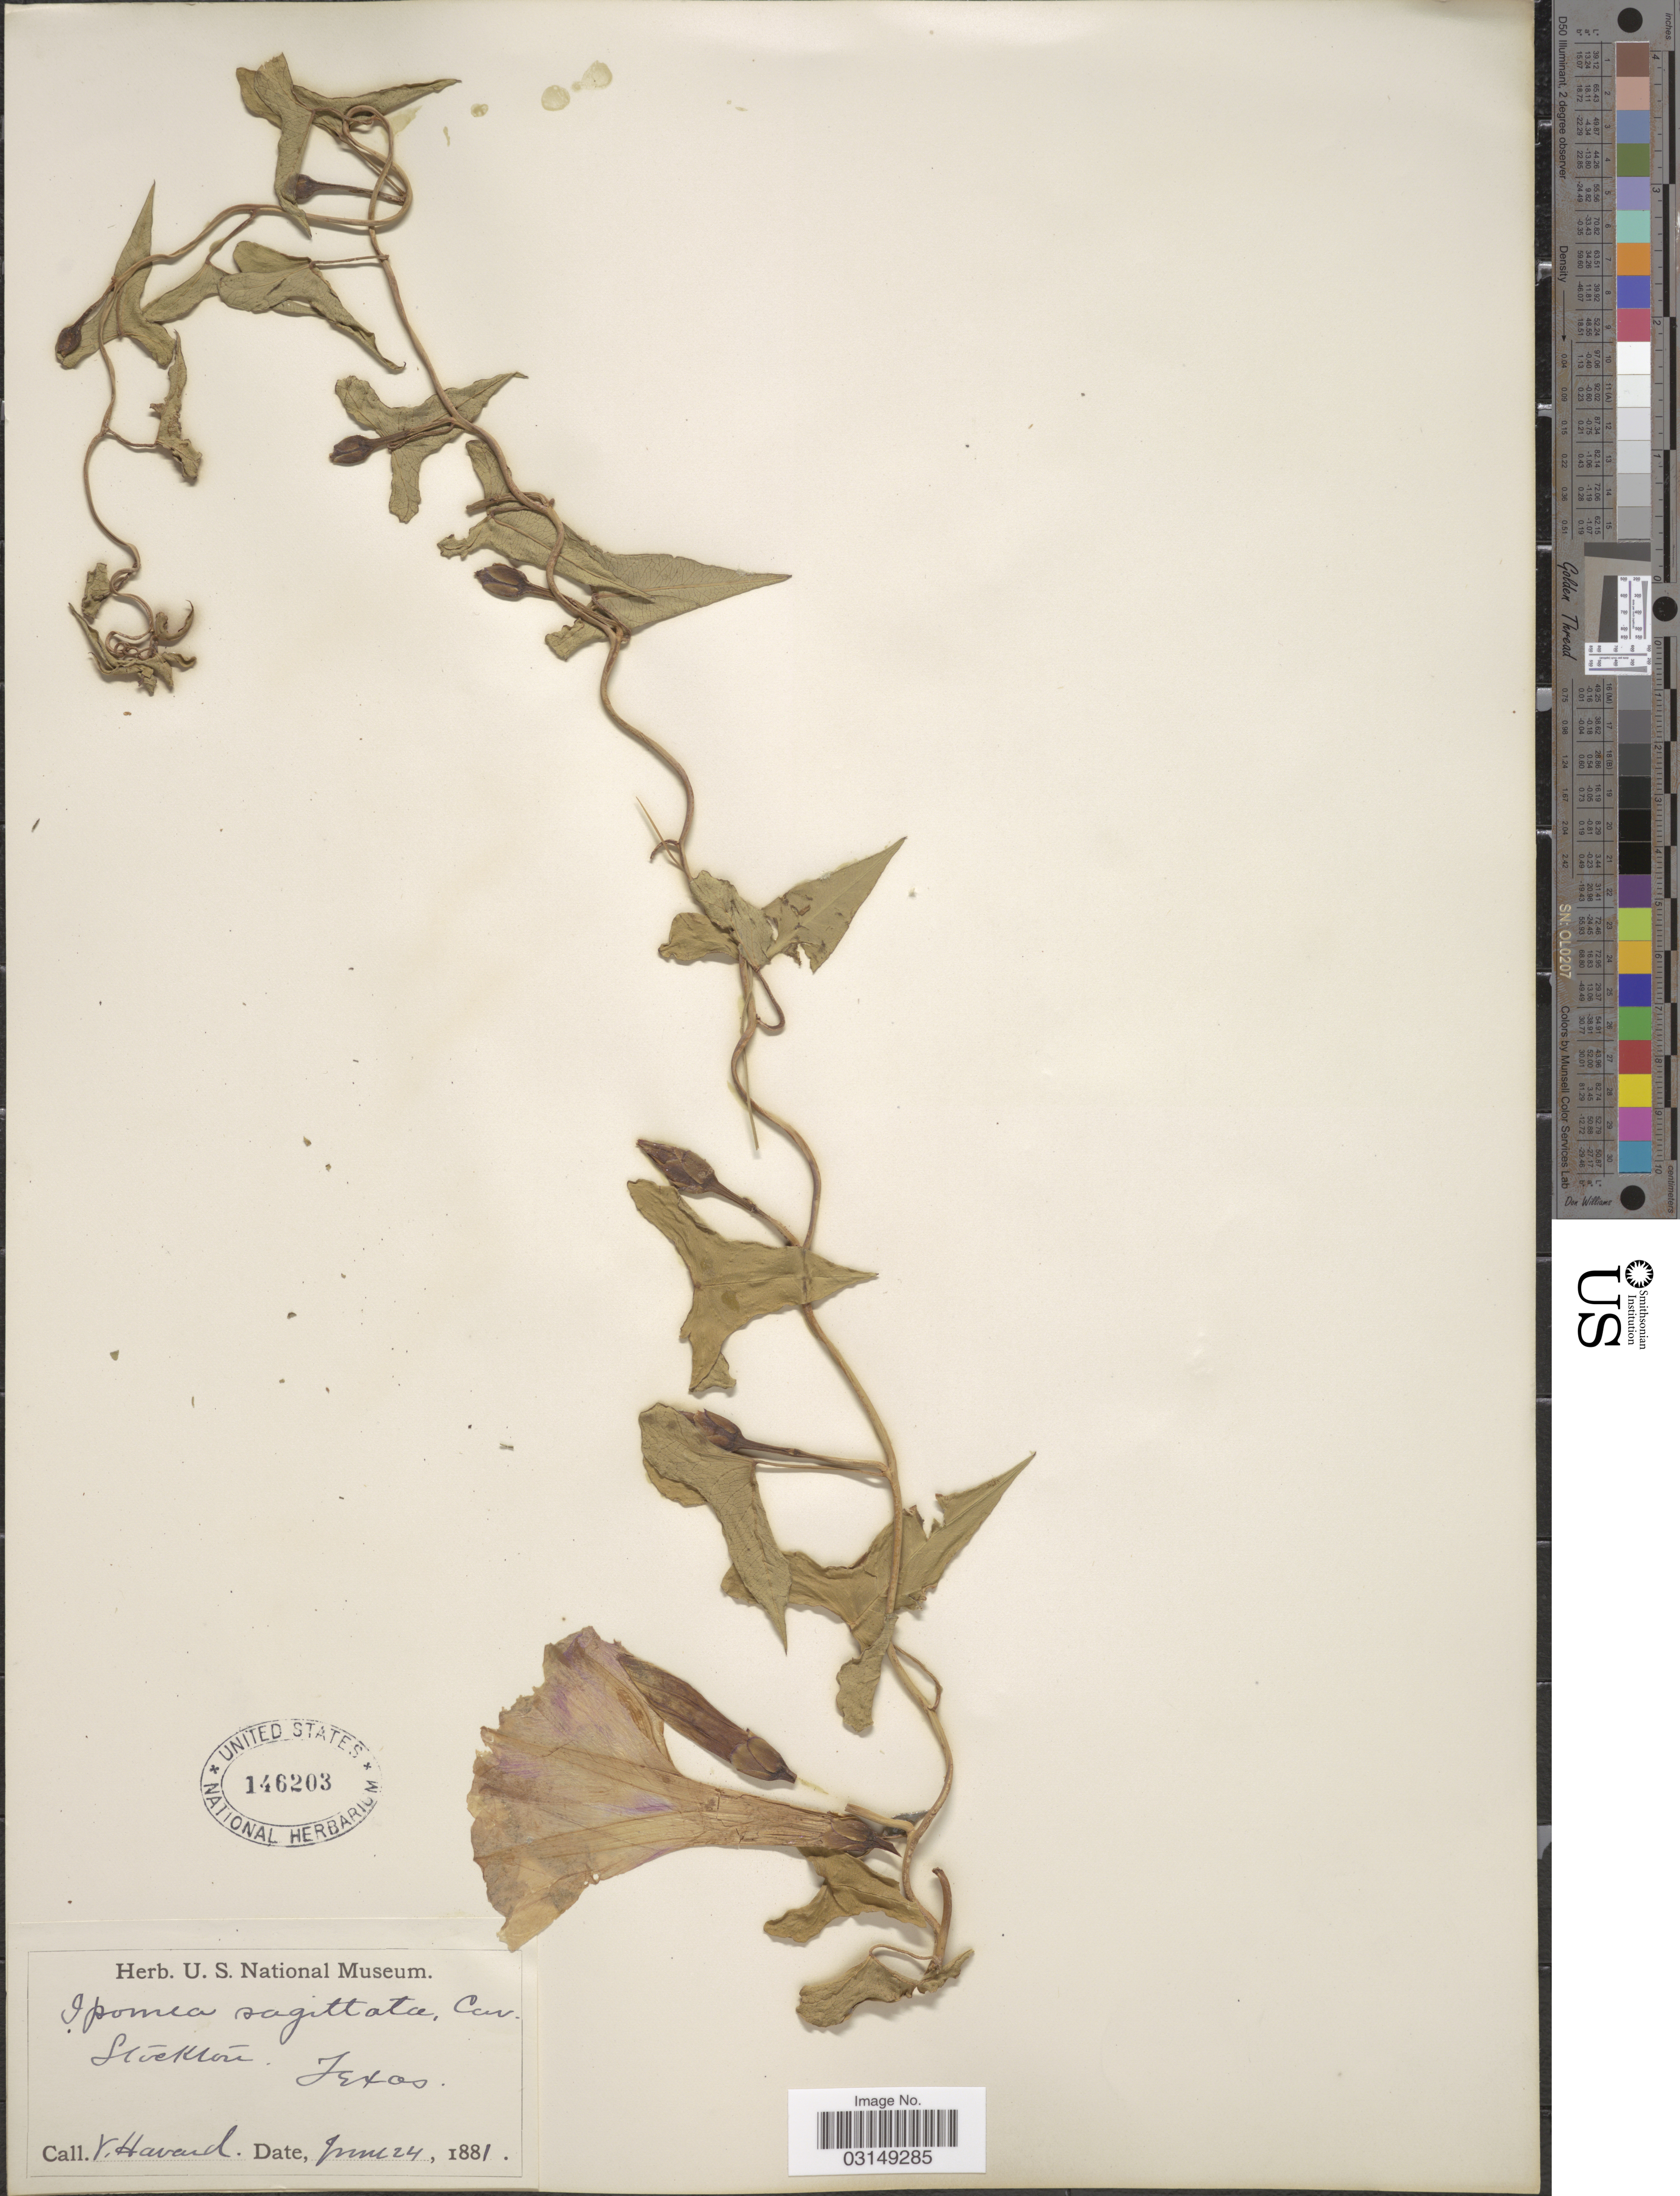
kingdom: Plantae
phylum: Tracheophyta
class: Magnoliopsida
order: Solanales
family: Convolvulaceae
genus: Ipomoea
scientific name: Ipomoea sagittata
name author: Poir.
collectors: V. Havard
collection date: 1881-06-24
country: United States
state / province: Texas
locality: Stockton.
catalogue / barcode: US 146203